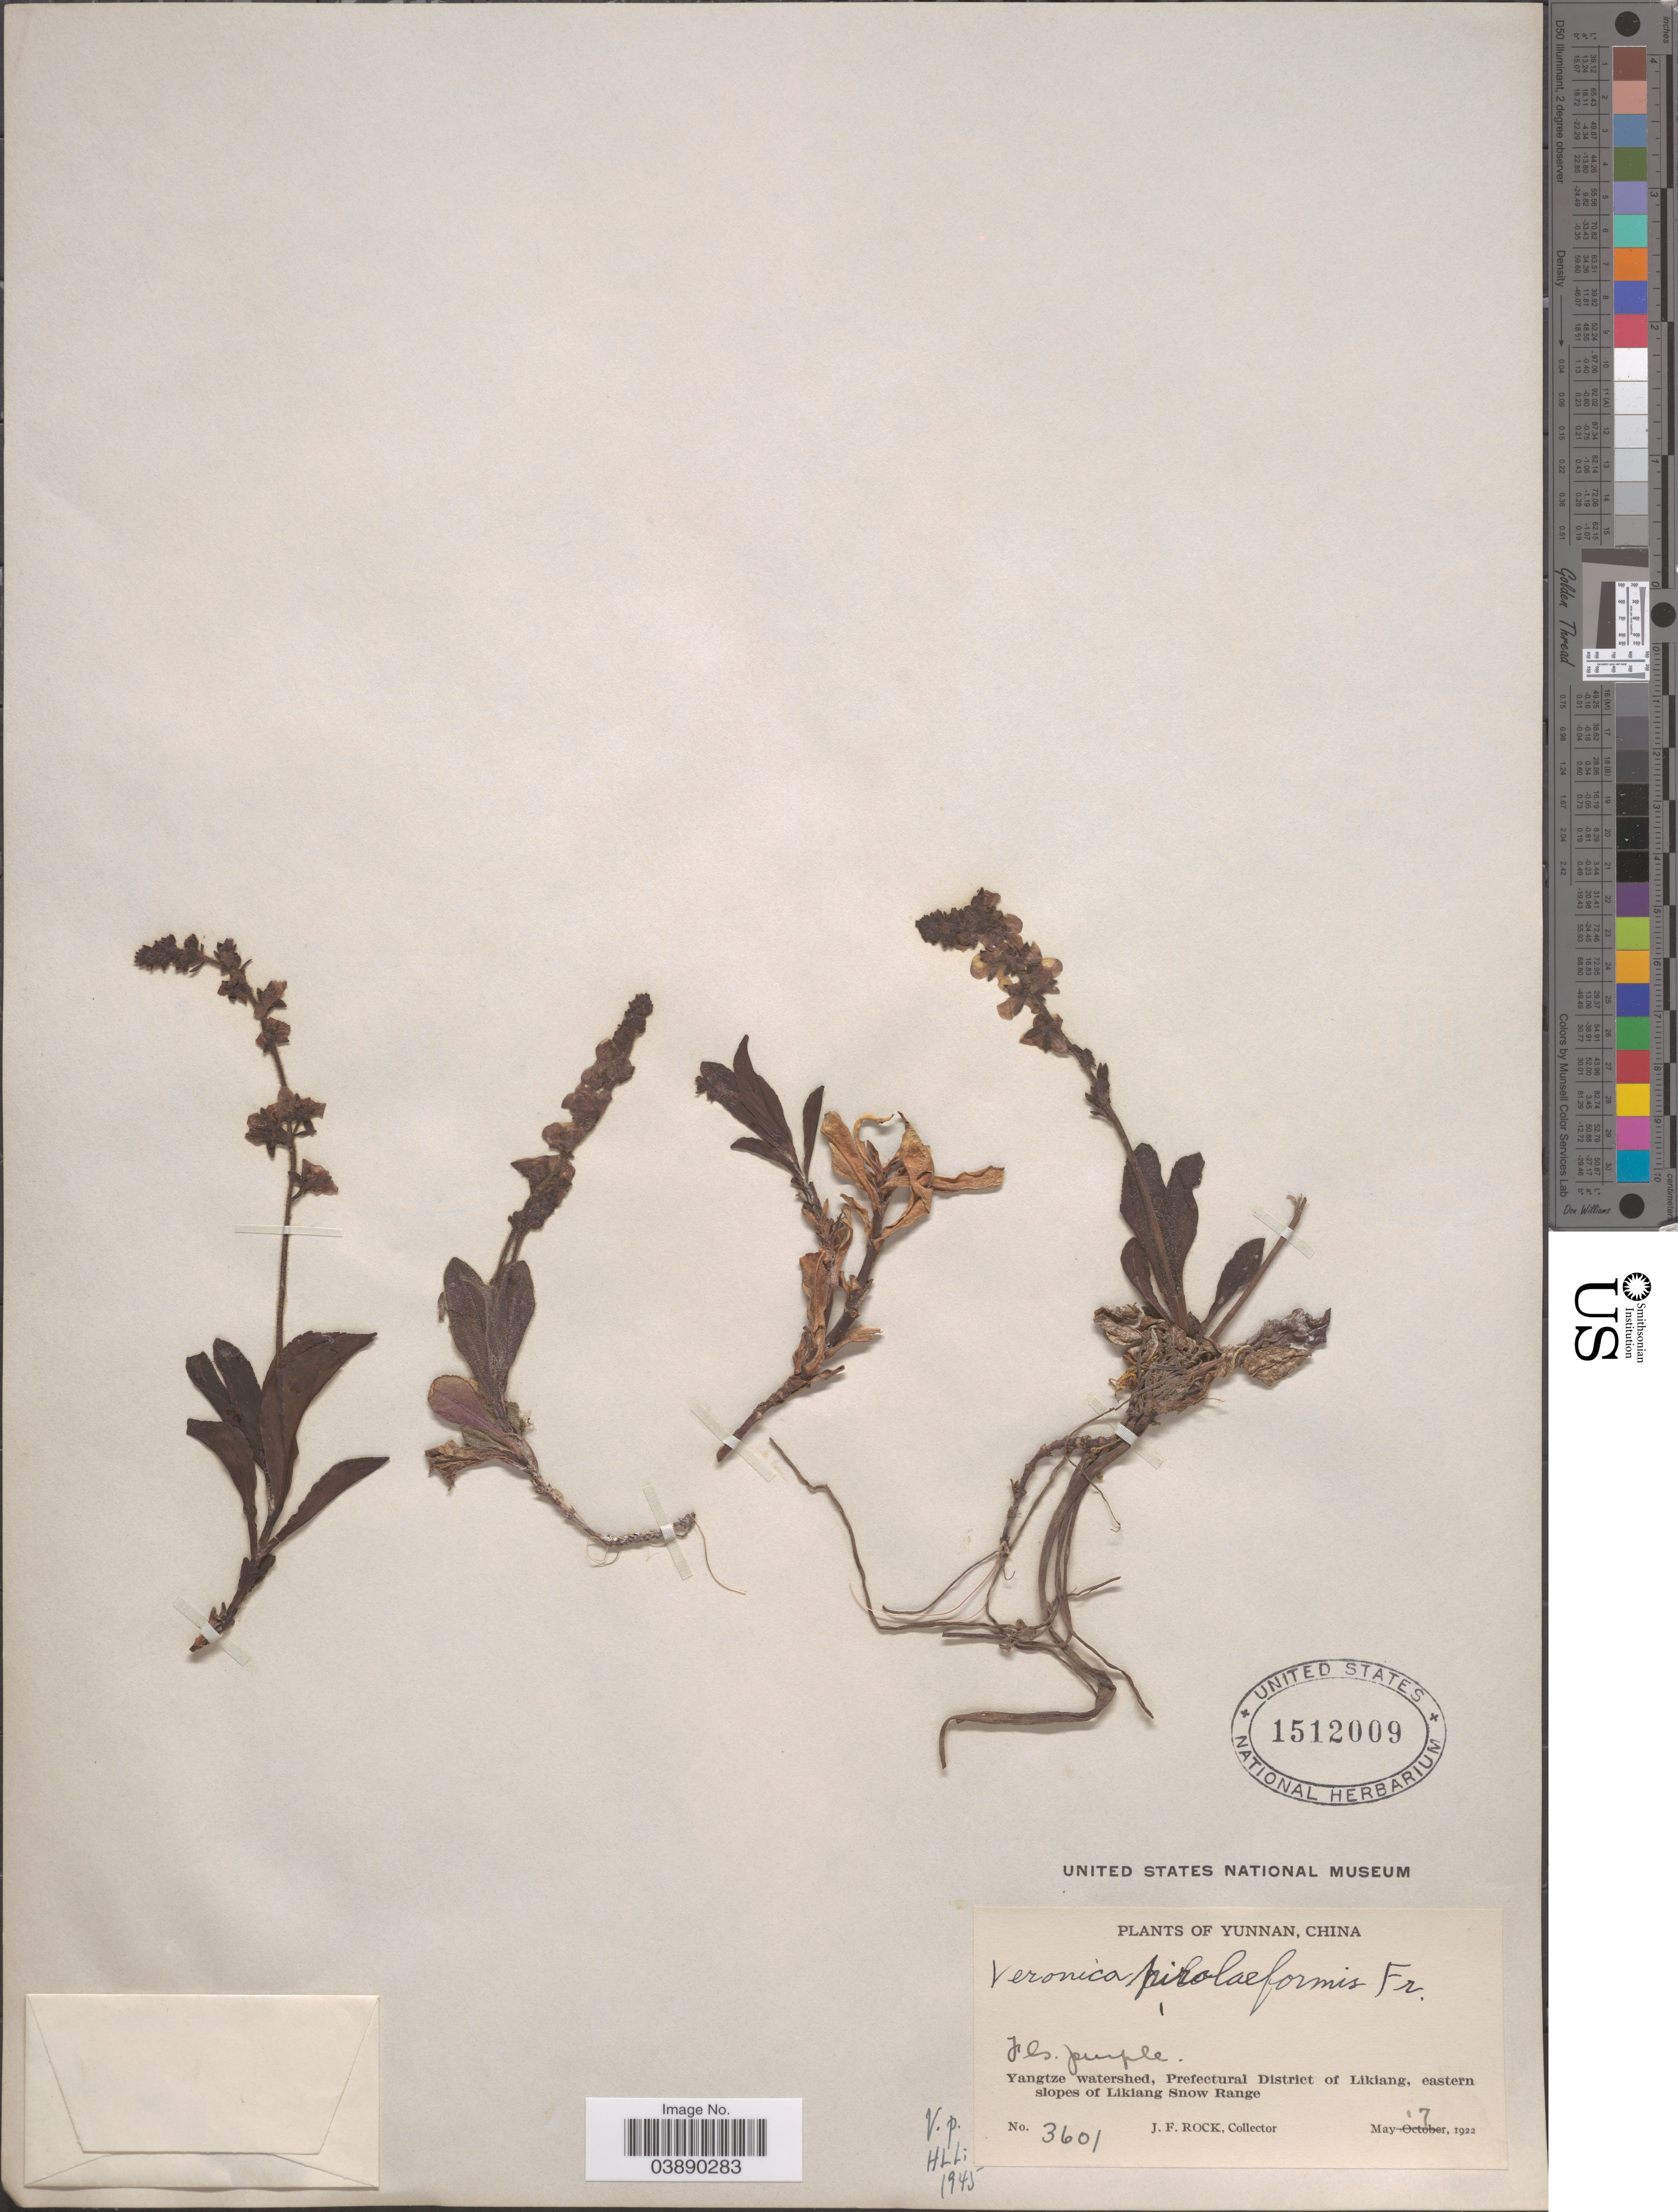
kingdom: Plantae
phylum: Tracheophyta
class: Magnoliopsida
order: Lamiales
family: Plantaginaceae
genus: Veronica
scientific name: Veronica piroliformis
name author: Franch.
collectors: J. Rock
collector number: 3601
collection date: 1922-05-17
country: China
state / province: Yunnan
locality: Yangtze watershed, Prefectural District of Likiang, eastern slopes of Likiang Snow Range.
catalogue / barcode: US 1512009